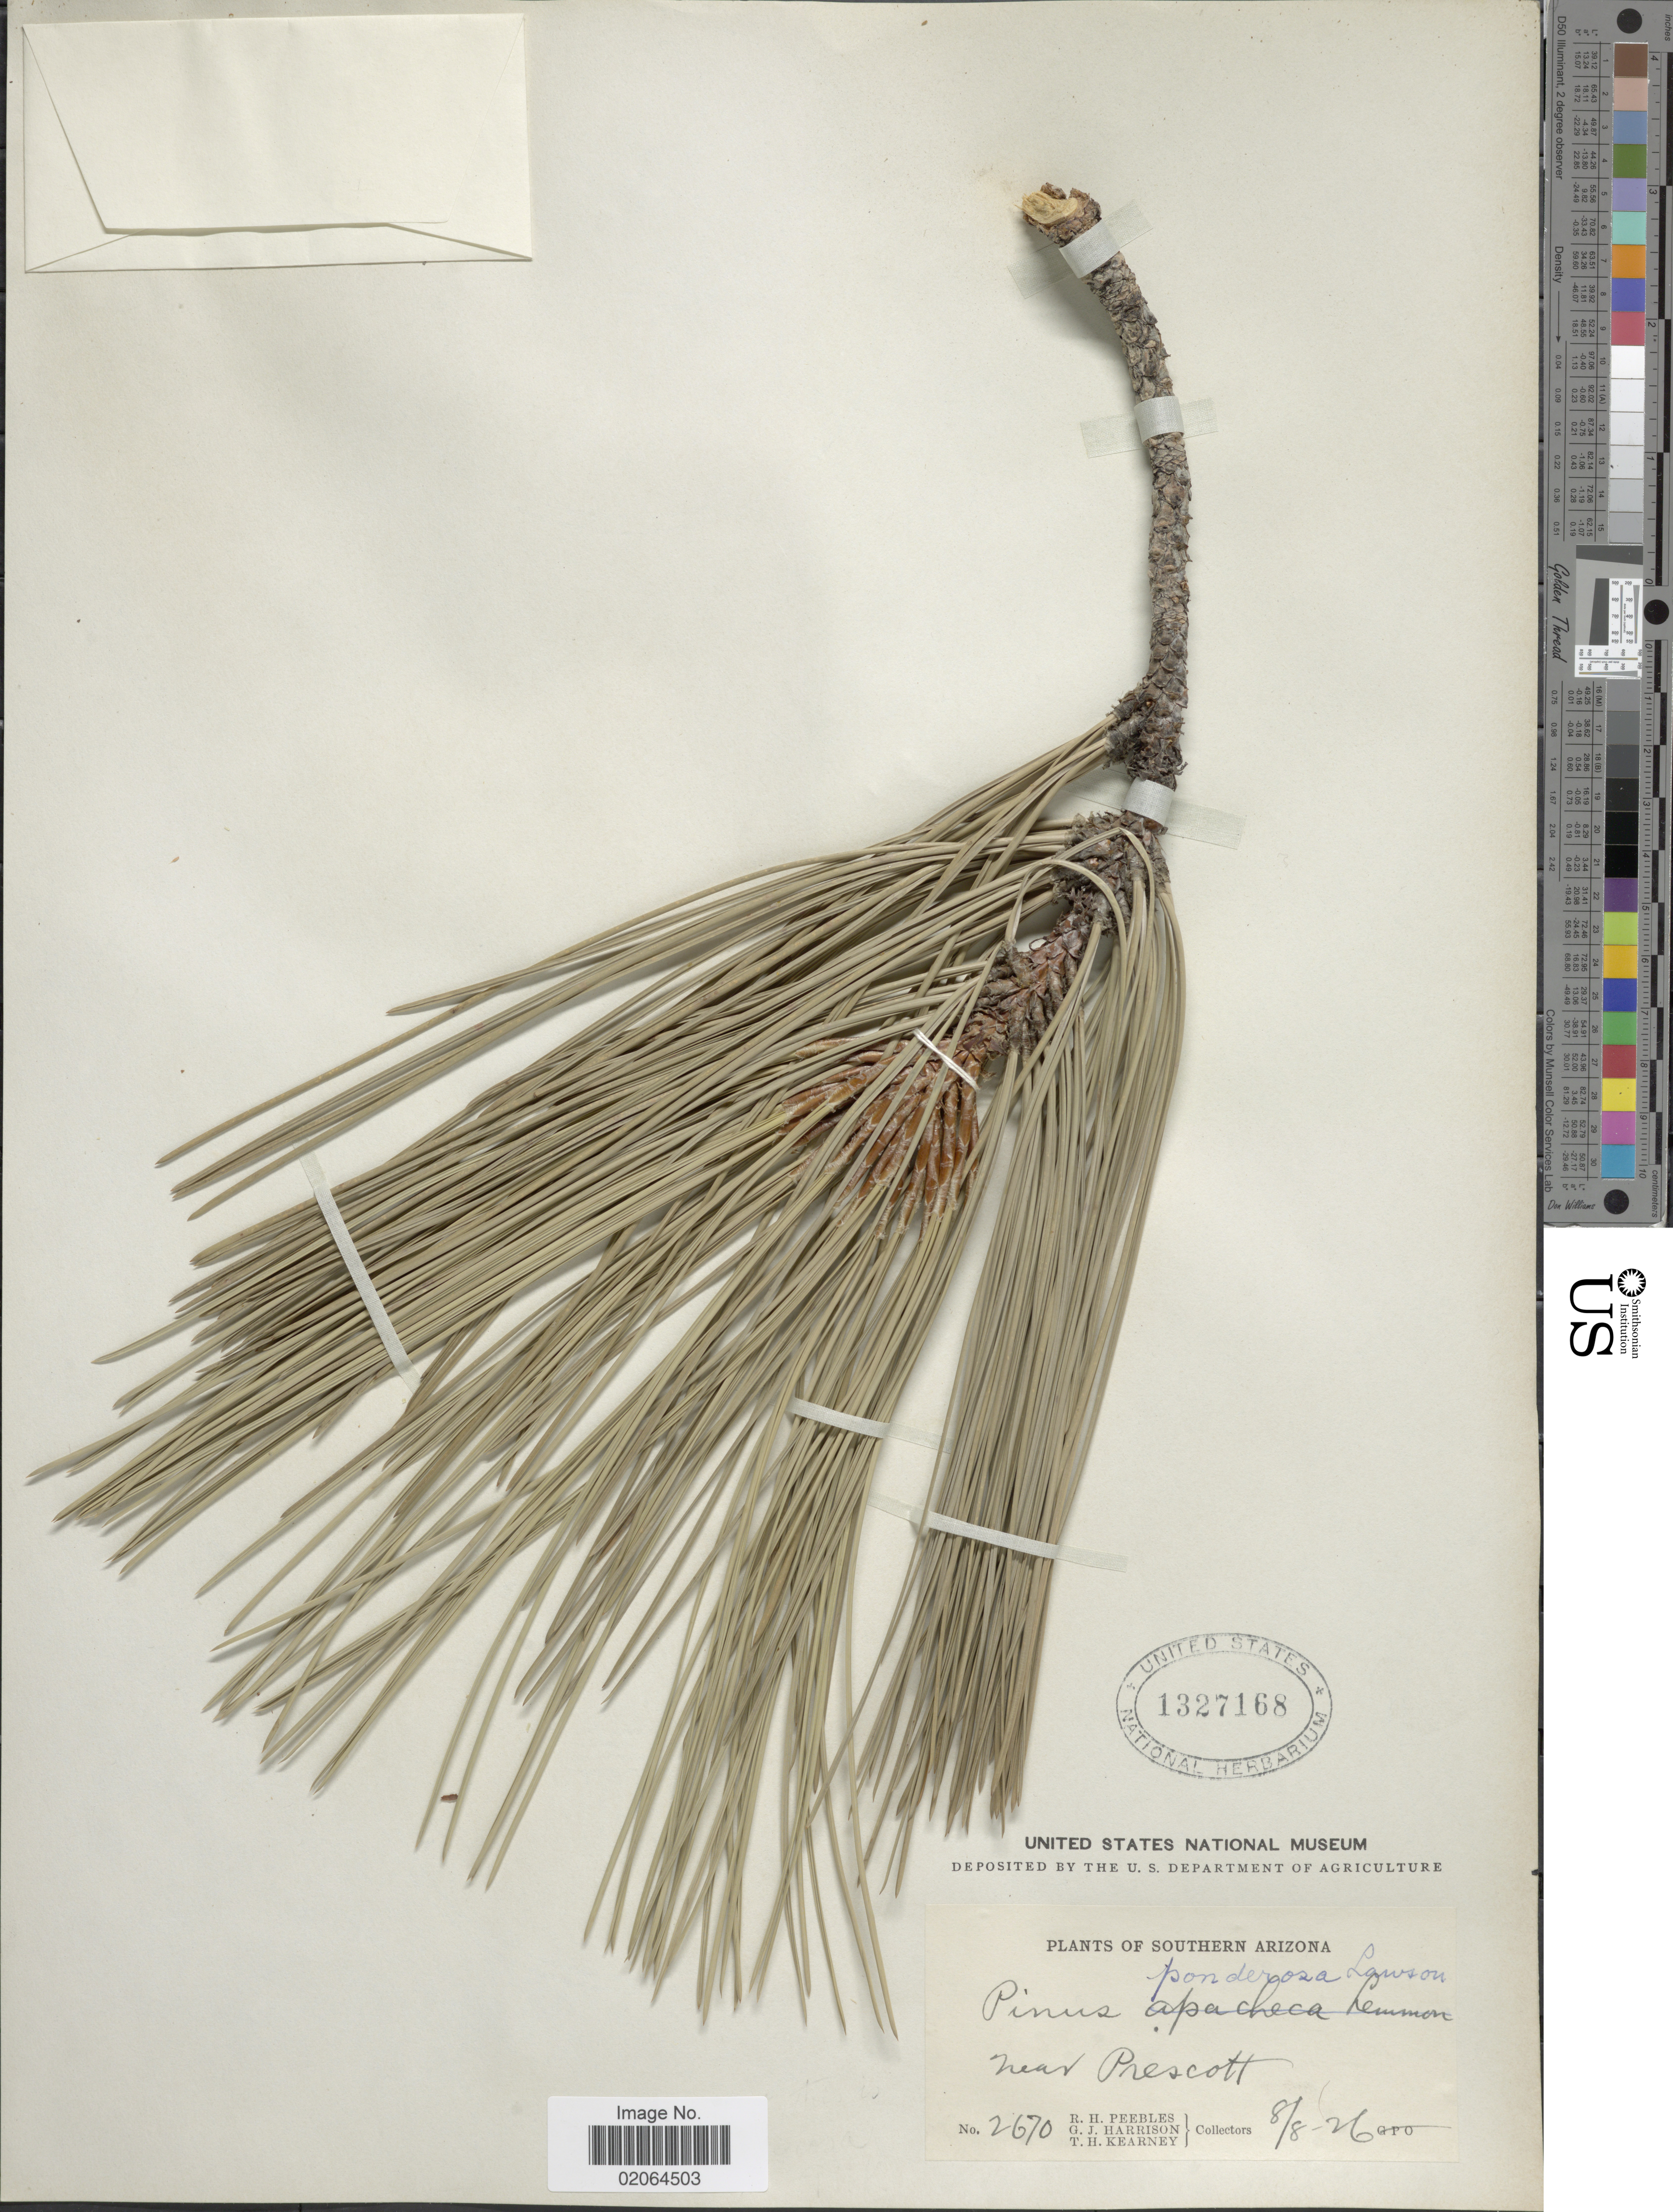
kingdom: Plantae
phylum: Tracheophyta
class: Pinopsida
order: Pinales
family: Pinaceae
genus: Pinus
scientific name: Pinus ponderosa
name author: Douglas ex C. Lawson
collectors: R. H. Peebles, G. J. Harrison & T. H. Kearney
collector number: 2670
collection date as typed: Transcribed d/m/y: 8/8/26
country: United States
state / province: Arizona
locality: Southern Arizona. Near Prescott.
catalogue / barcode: US 1327168